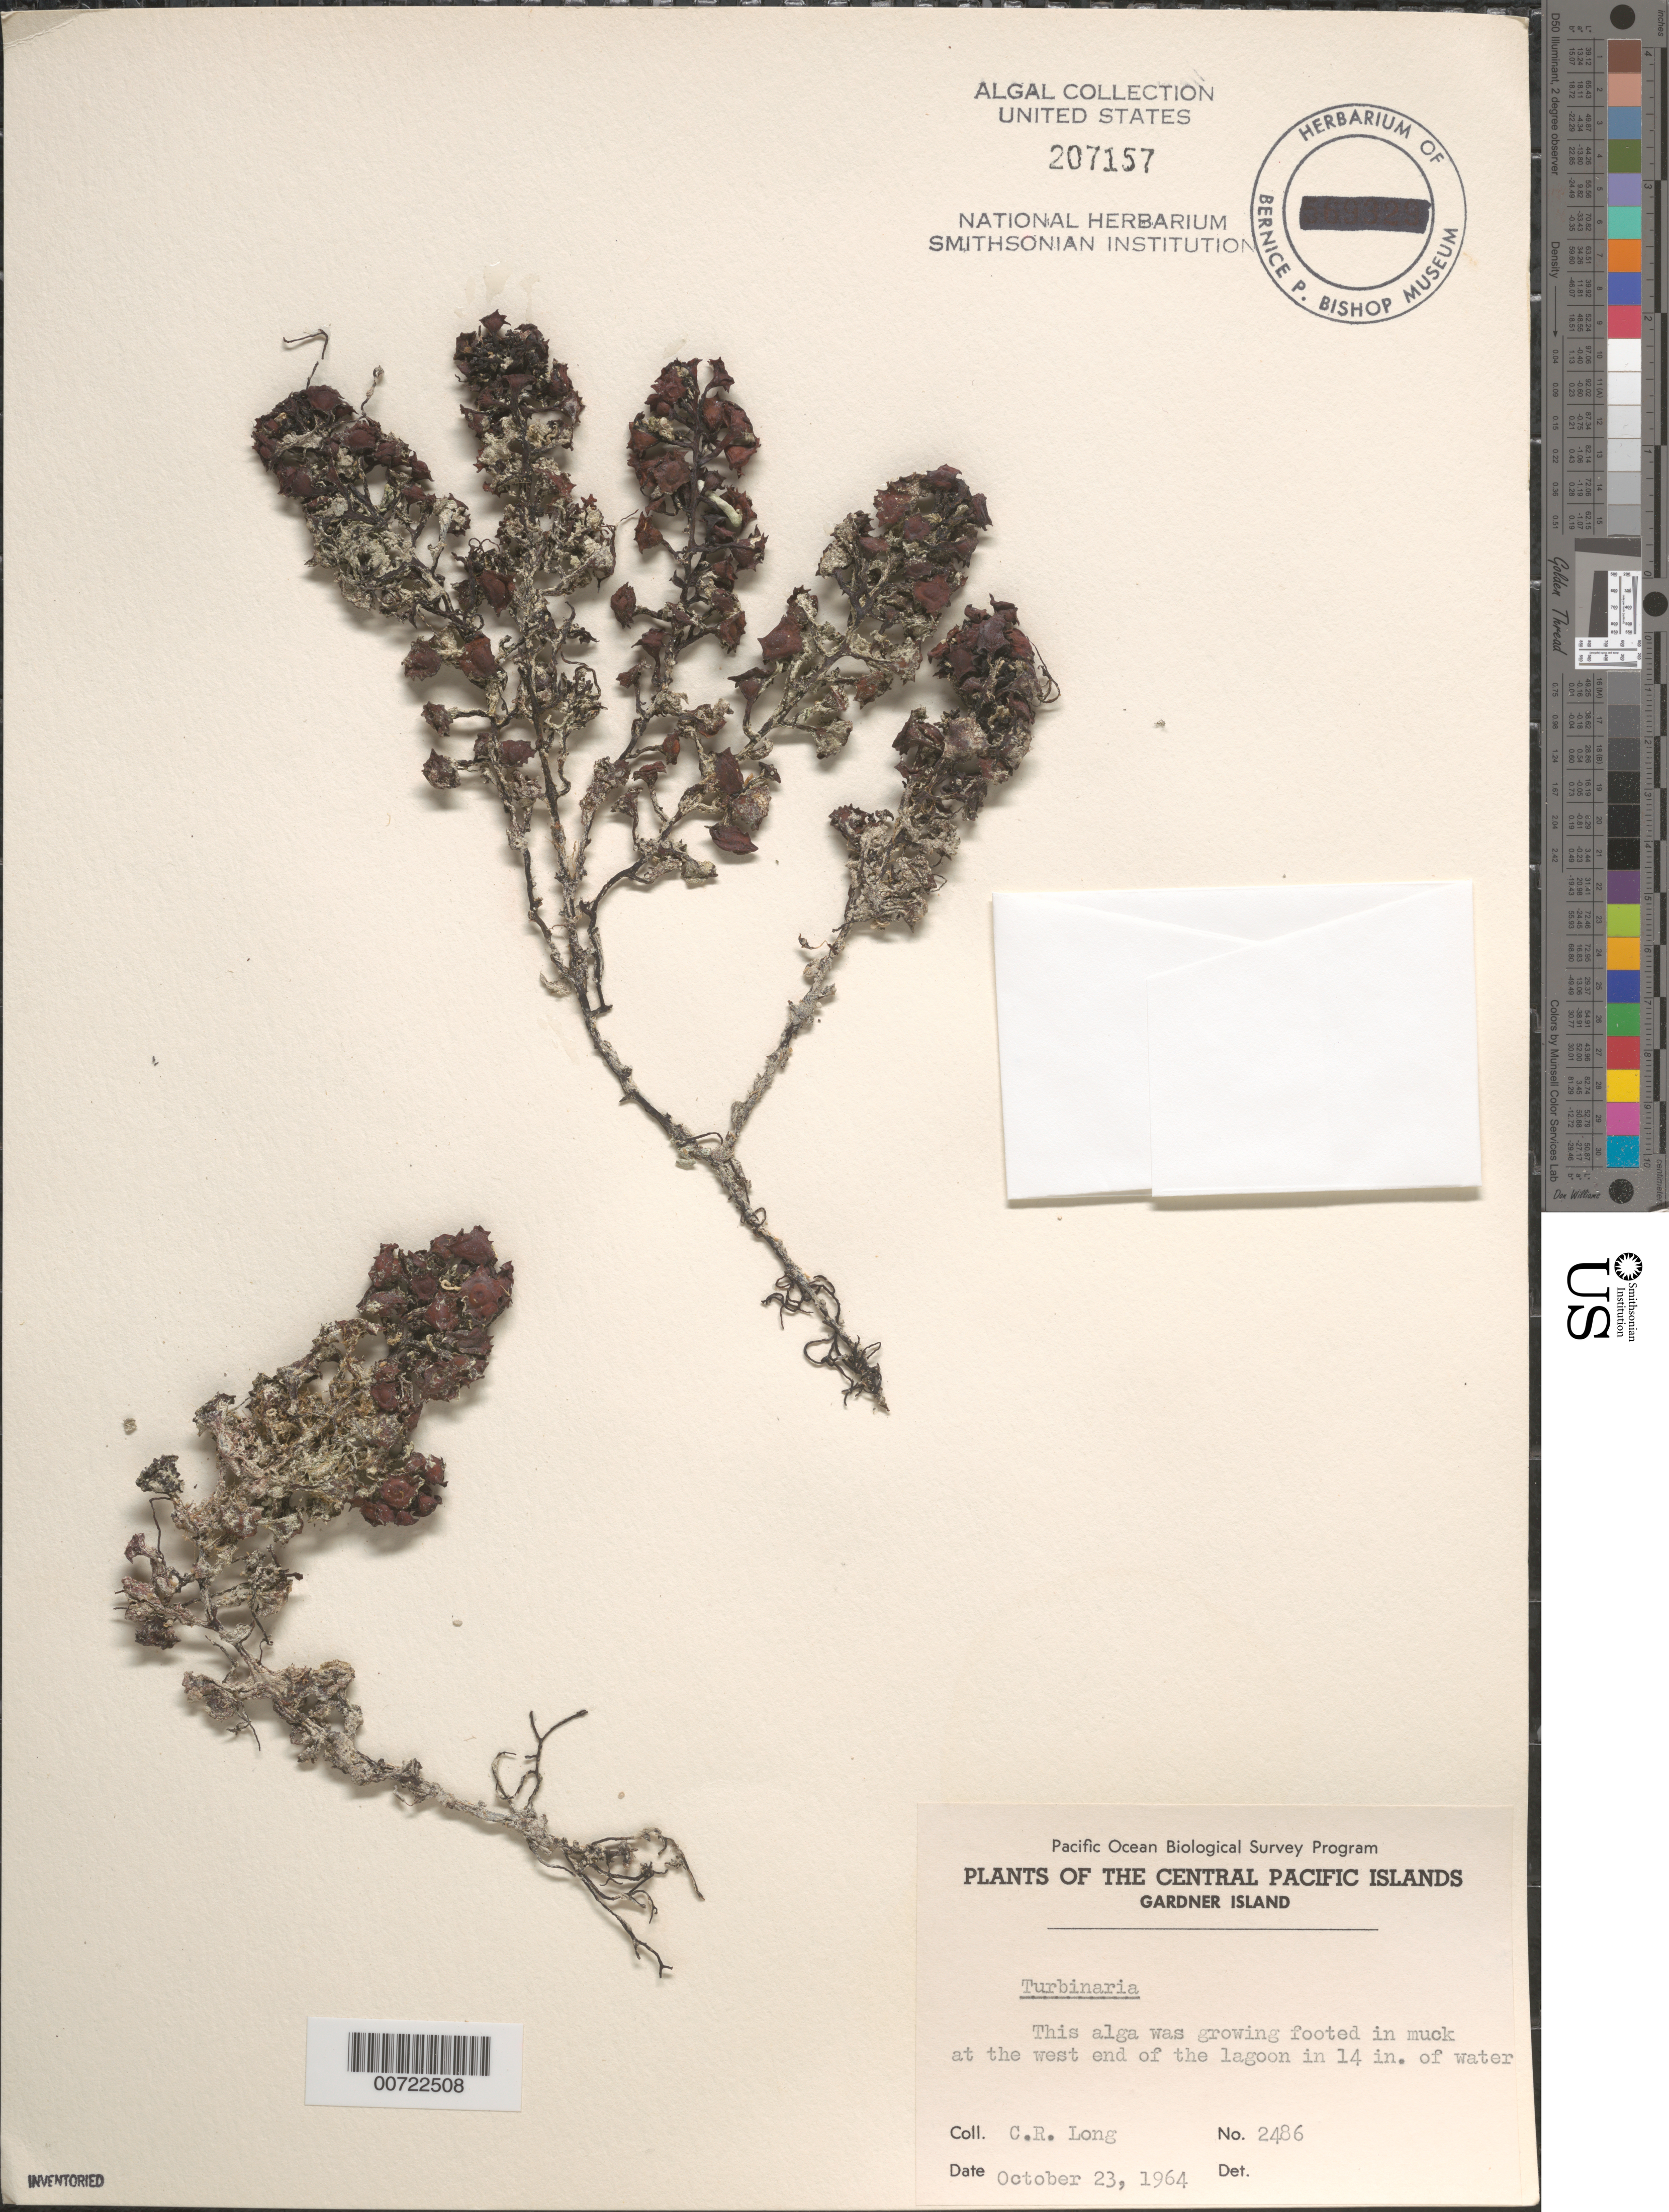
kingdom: Chromista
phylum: Ochrophyta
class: Phaeophyceae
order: Fucales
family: Sargassaceae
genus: Turbinaria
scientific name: Turbinaria sp.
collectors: C. Long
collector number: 2486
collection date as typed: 23 Oct 1964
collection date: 1964-10-23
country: Kiribati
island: Nikumaroro (Gardner) Atoll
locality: West side of lagoon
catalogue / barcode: US 207157